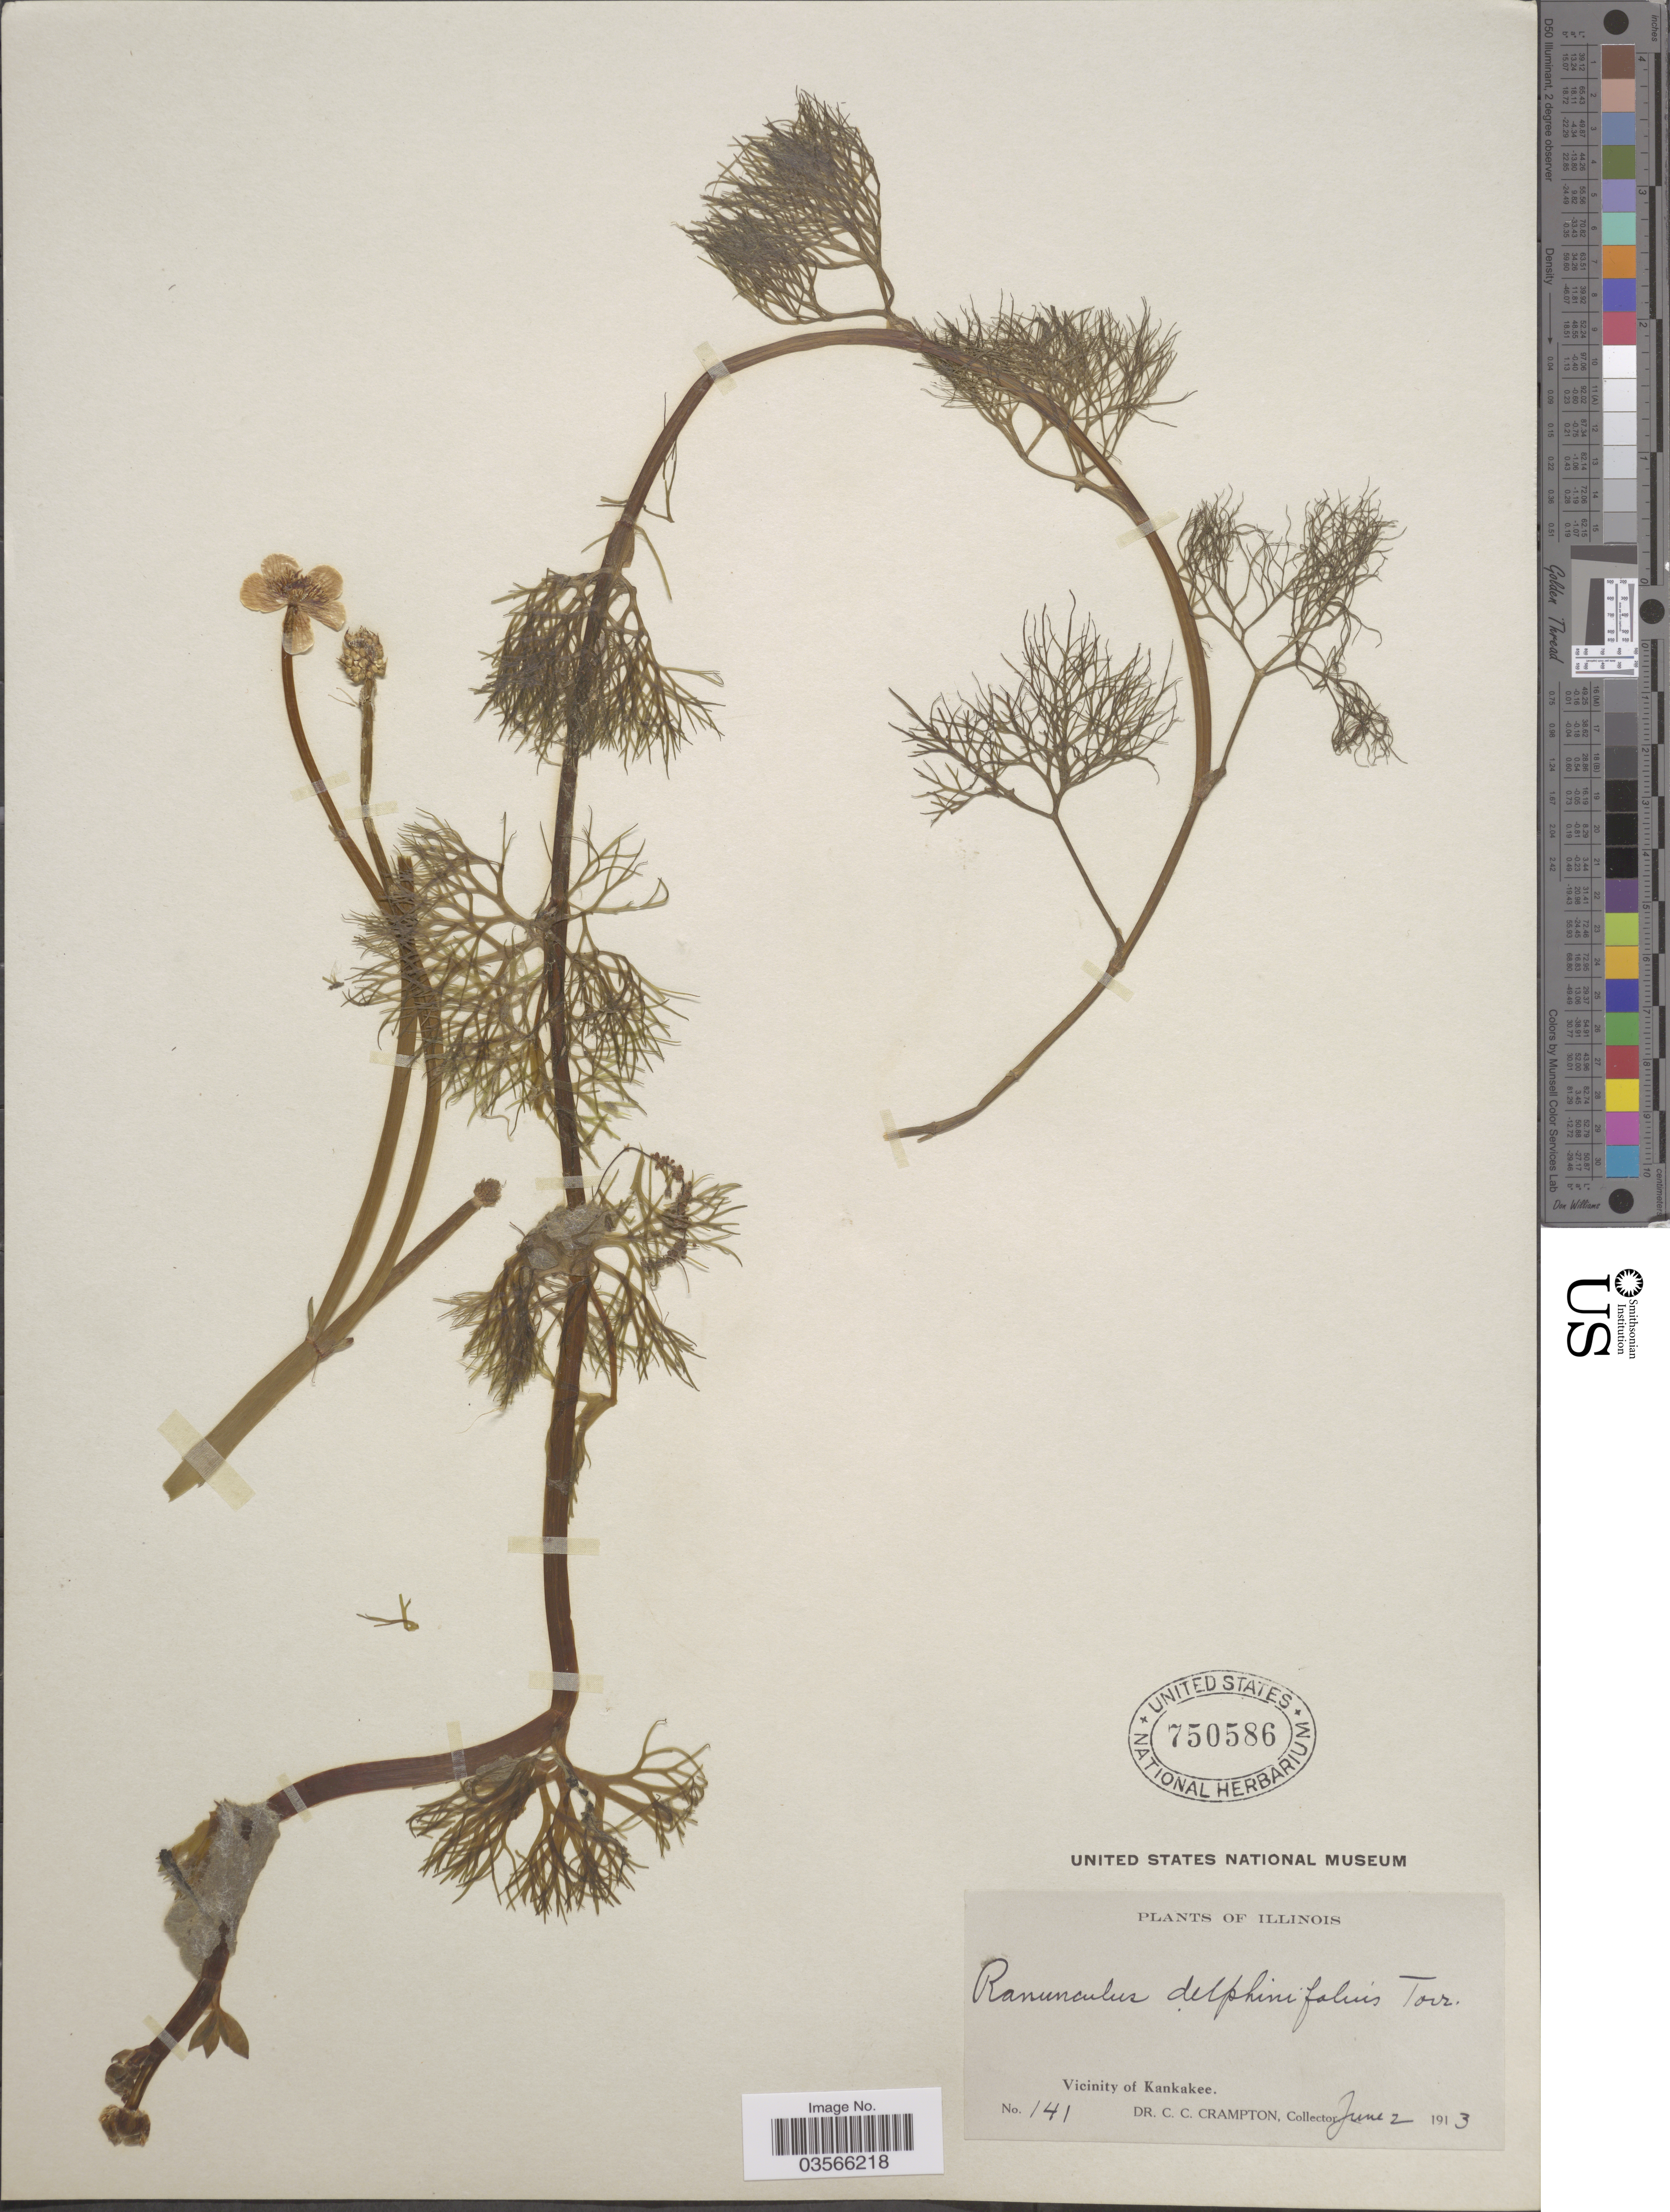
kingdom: Plantae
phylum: Tracheophyta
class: Magnoliopsida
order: Ranunculales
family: Ranunculaceae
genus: Ranunculus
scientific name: Ranunculus flabellaris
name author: Raf.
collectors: C. Crampton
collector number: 141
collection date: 1913-06-02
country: United States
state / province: Illinois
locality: Vicinity of Kankakee.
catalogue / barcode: US 750586